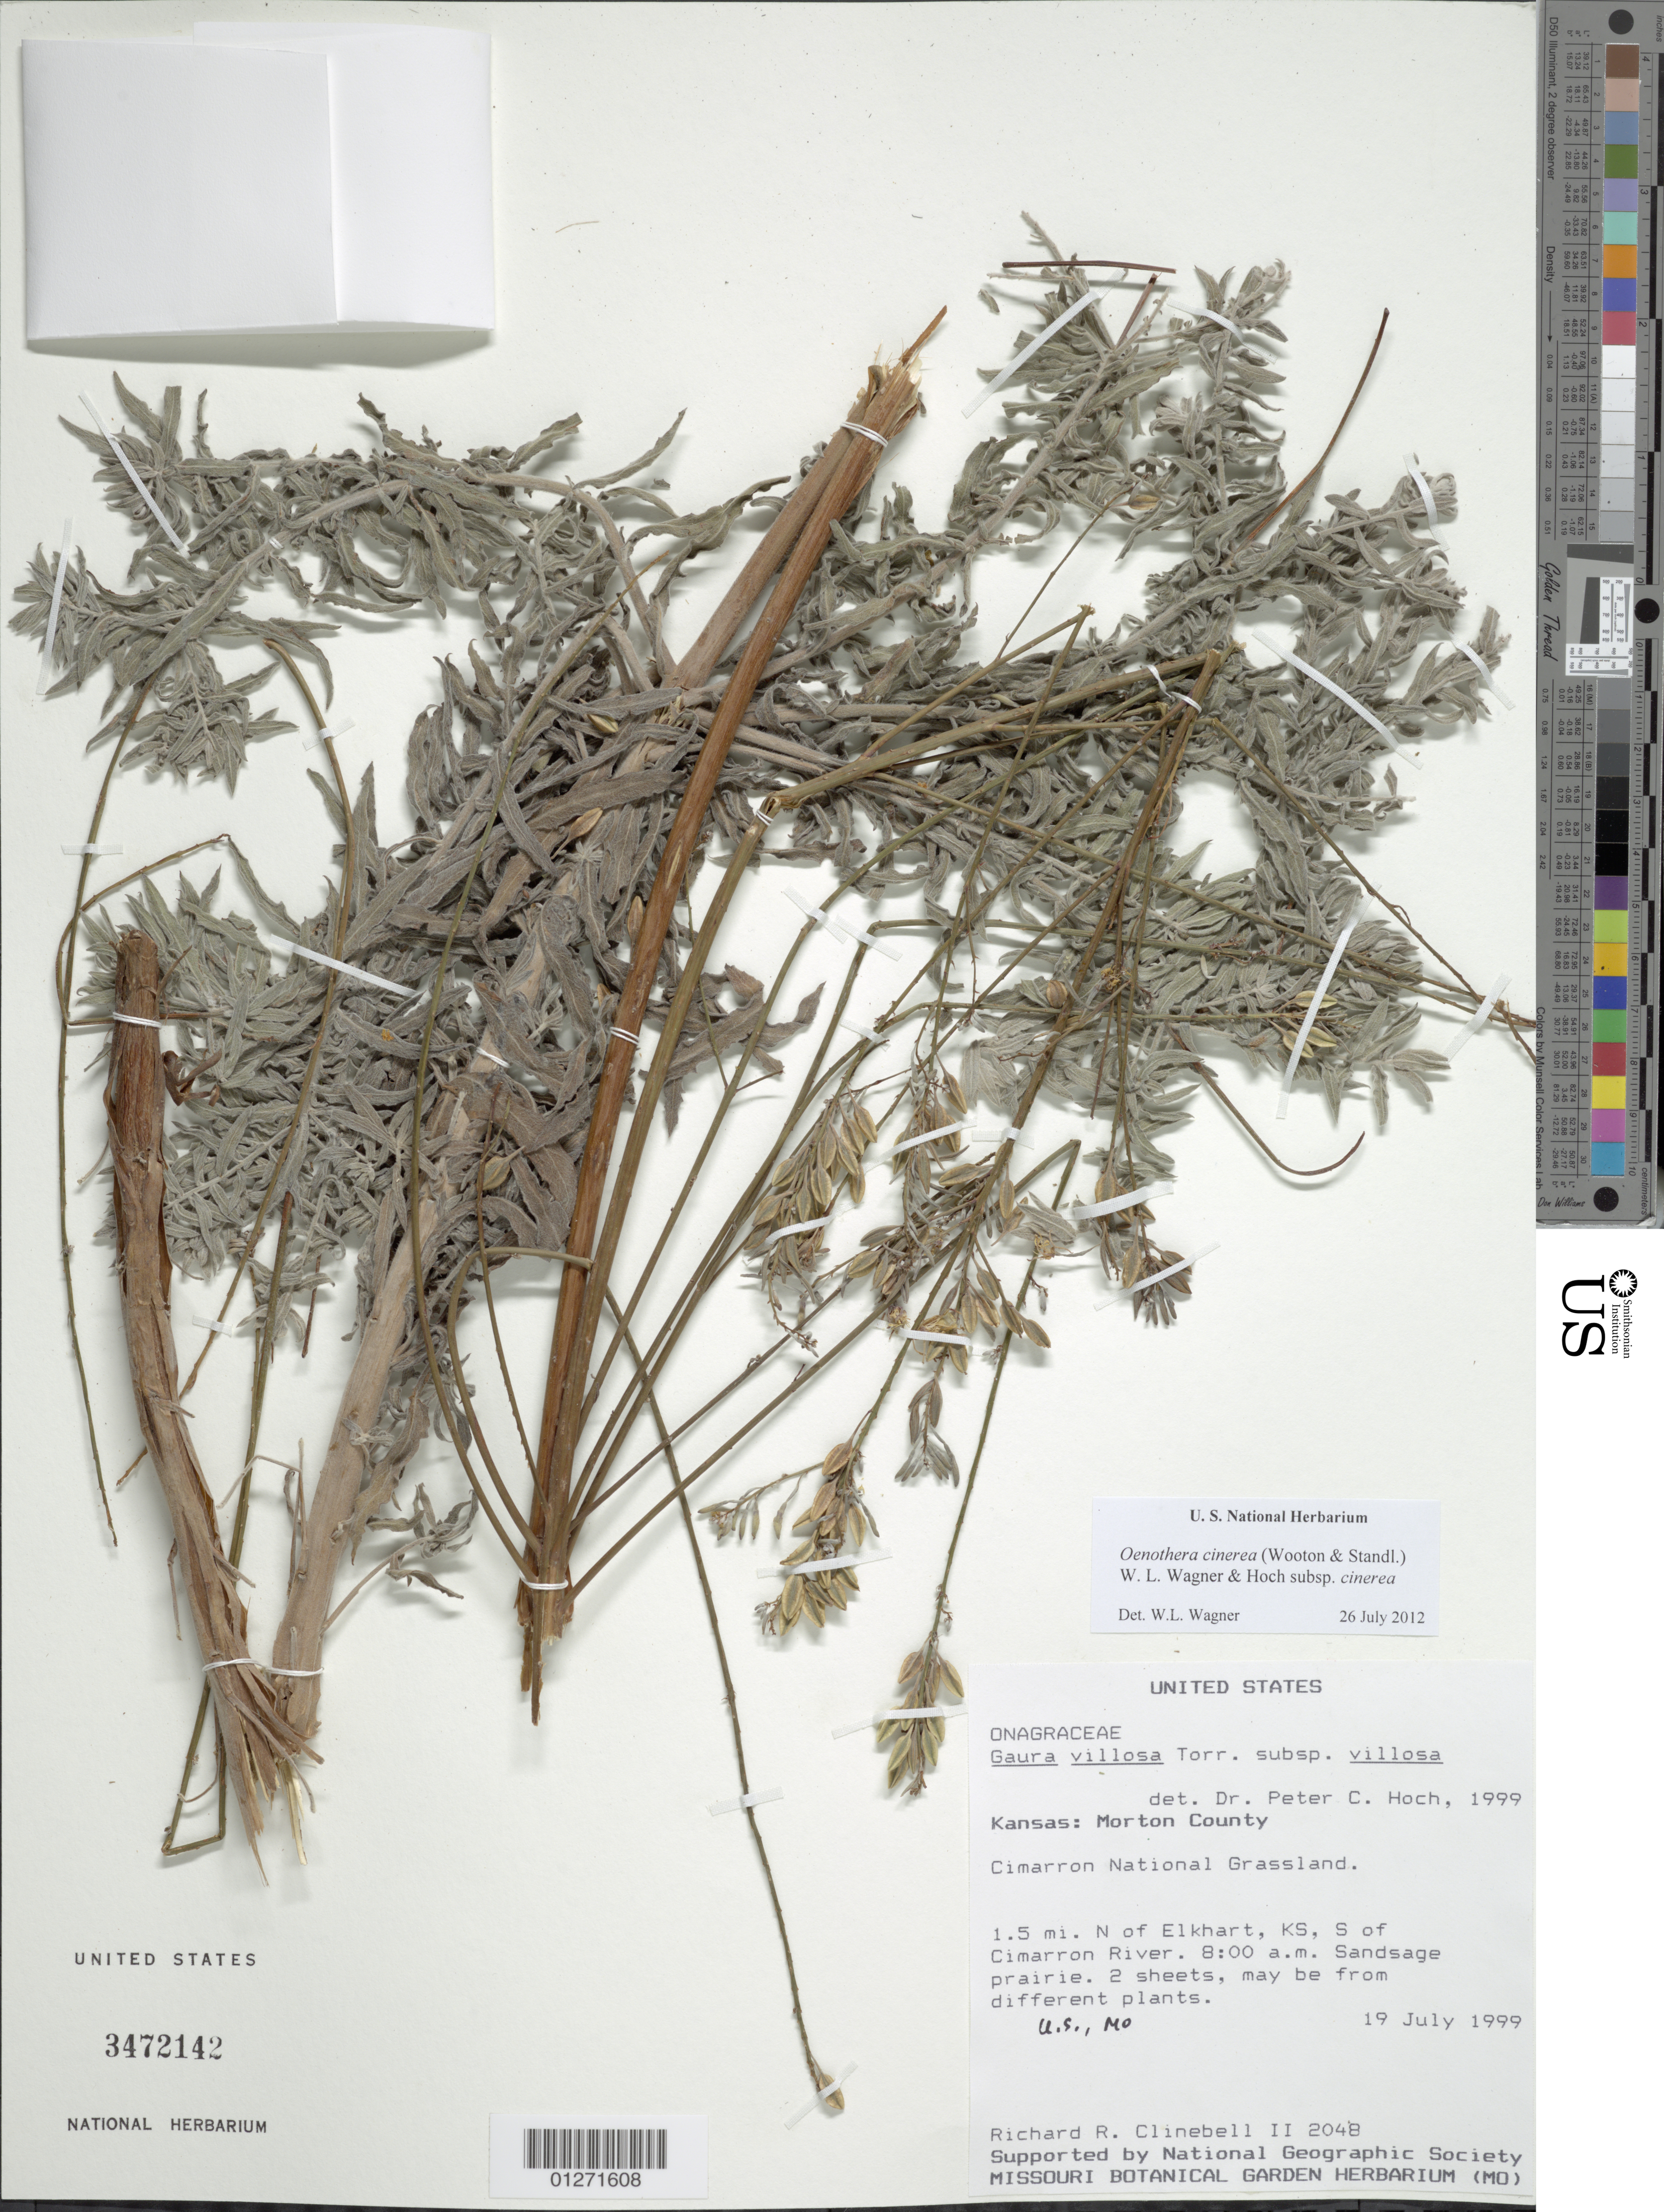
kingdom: Plantae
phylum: Tracheophyta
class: Magnoliopsida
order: Myrtales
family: Onagraceae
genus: Oenothera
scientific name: Oenothera cinerea subsp. cinerea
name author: (Wooton & Standl.) W.L. Wagner & Hoch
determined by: Wagner, W. L., (BOT), Smithsonian Institution - National Museum of Natural History (UNITED STATES)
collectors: R. Clinebell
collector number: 2048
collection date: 1999-07-19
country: United States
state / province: Kansas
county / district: Morton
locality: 1.5 mile N of Elkhart, S of Cimarron River.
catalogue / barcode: US 3472142